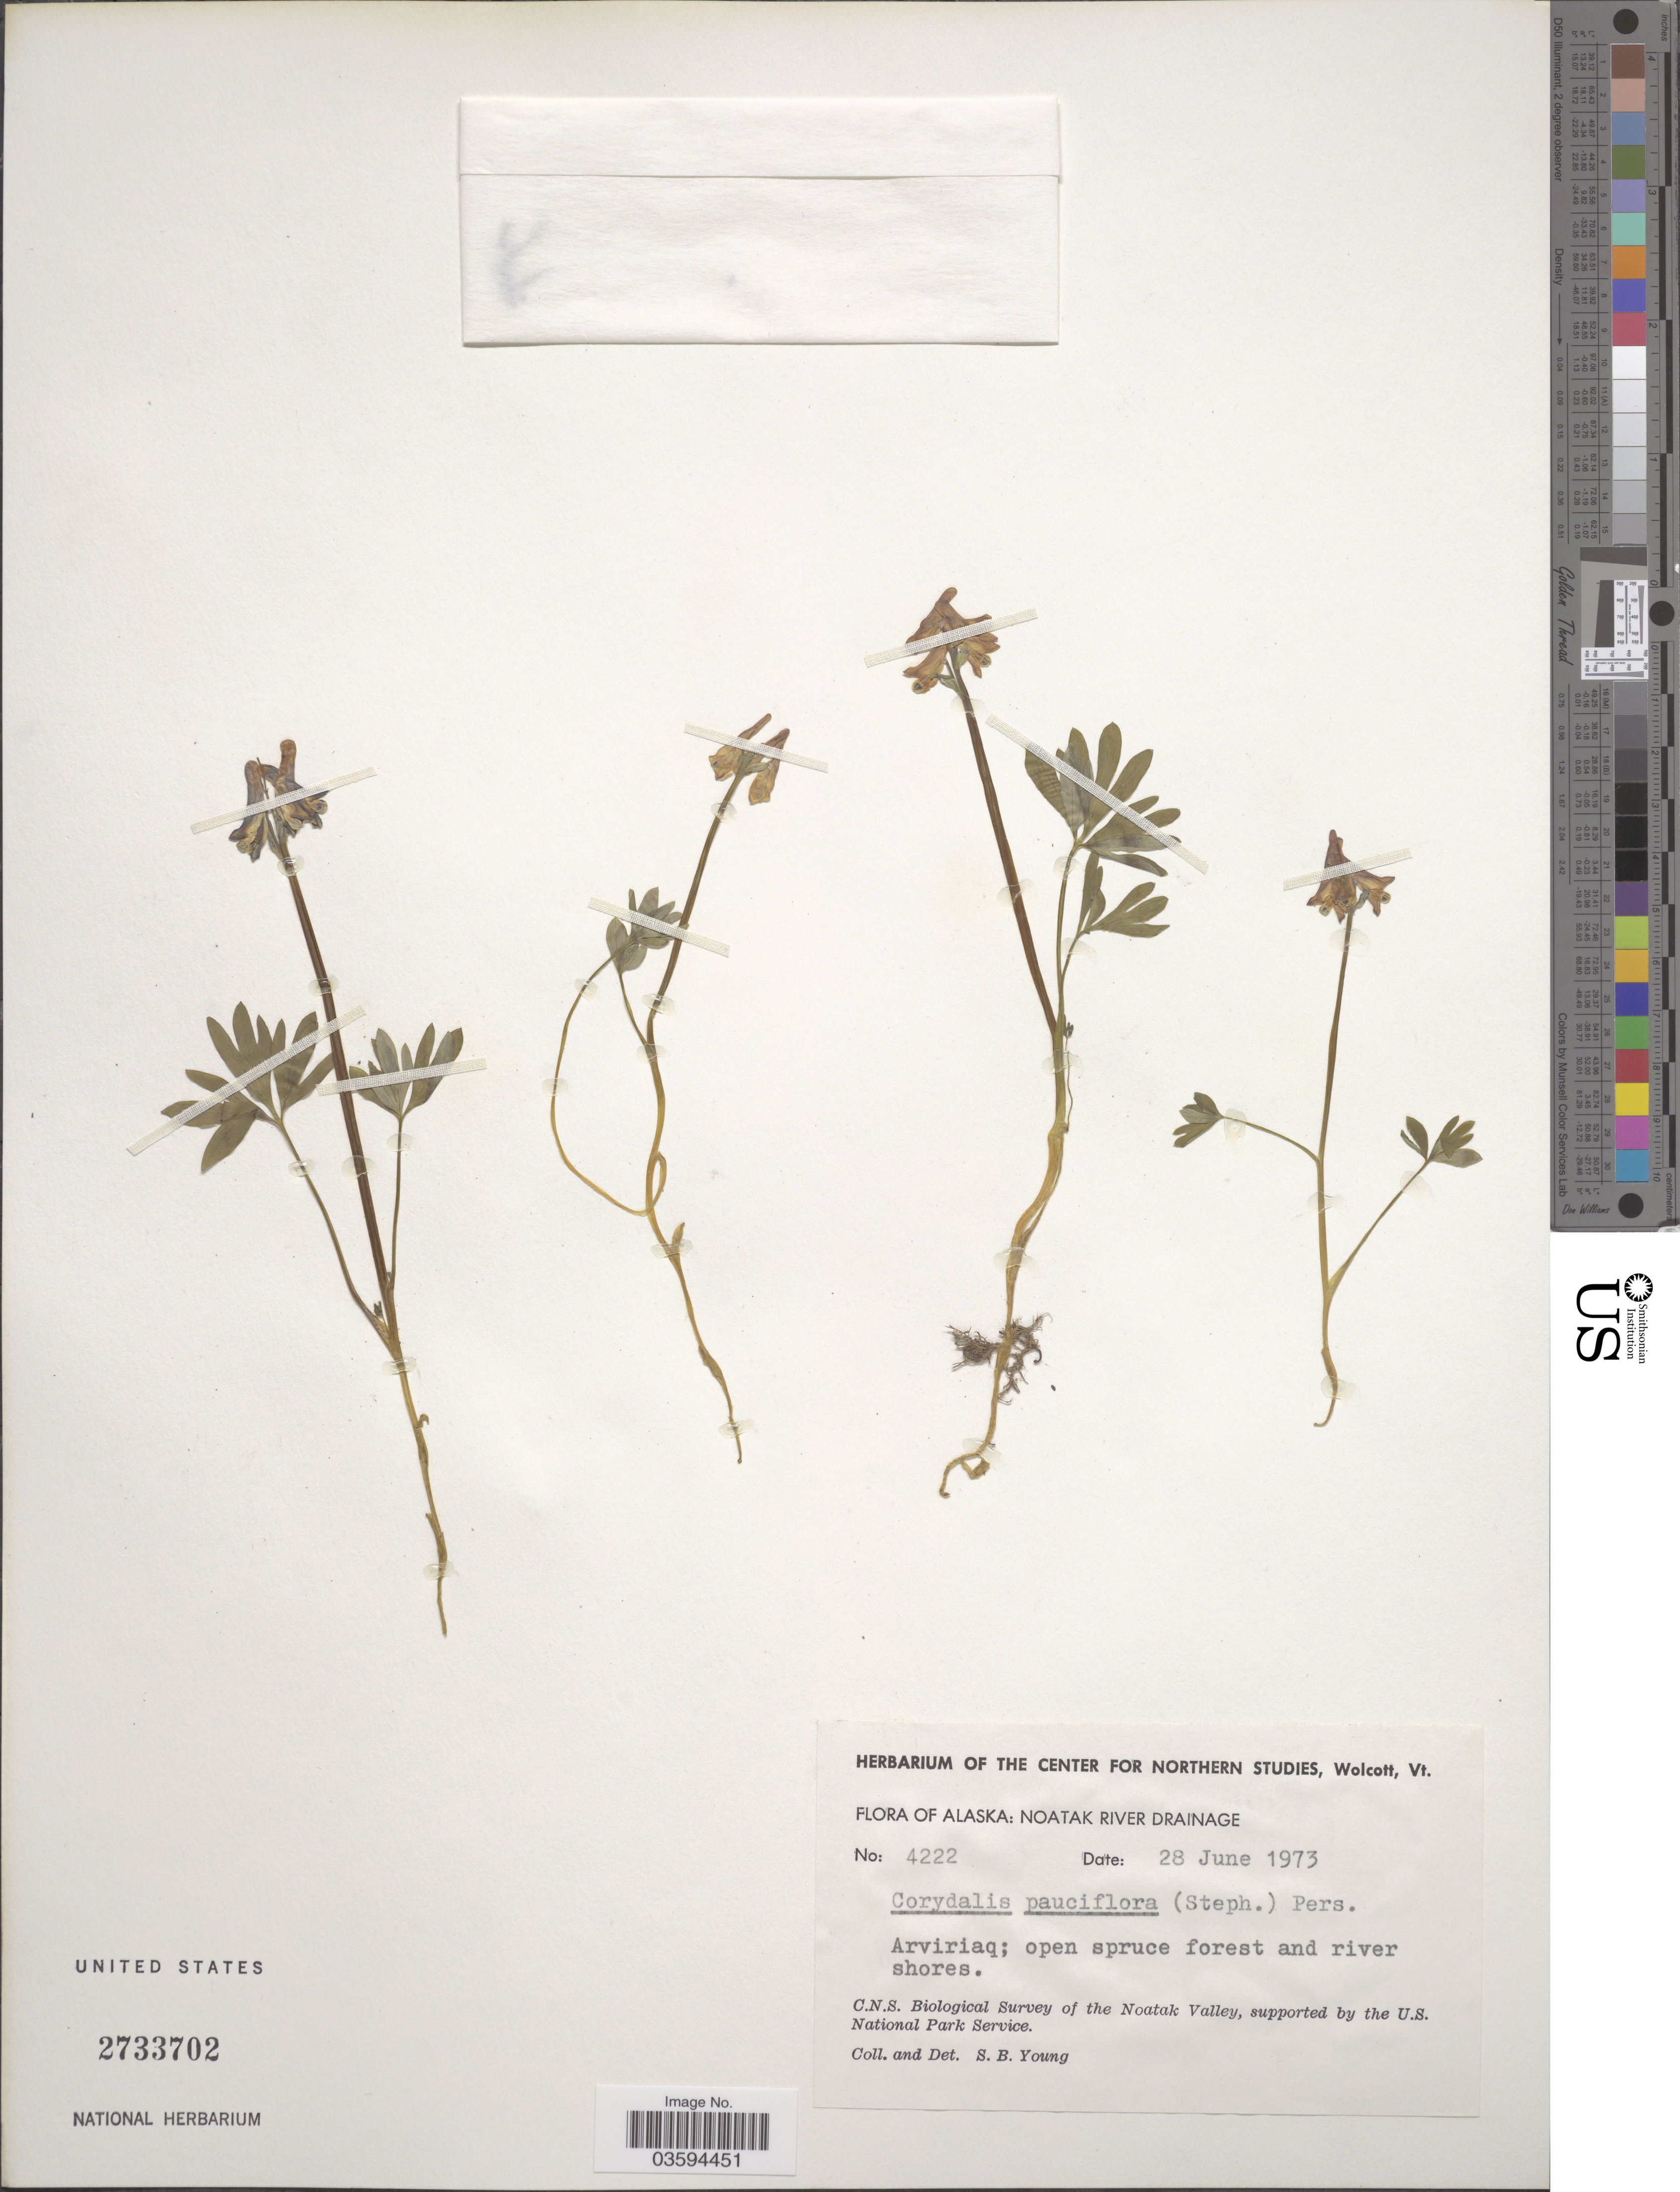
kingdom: Plantae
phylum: Tracheophyta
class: Magnoliopsida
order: Ranunculales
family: Papaveraceae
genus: Corydalis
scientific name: Corydalis pauciflora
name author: (Stephan) Pers.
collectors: S. Young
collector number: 4222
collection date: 1973-06-28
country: United States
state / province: Alaska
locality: Noatak River Drainage. Arviriaq. Noatak Valley.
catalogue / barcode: US 2733702